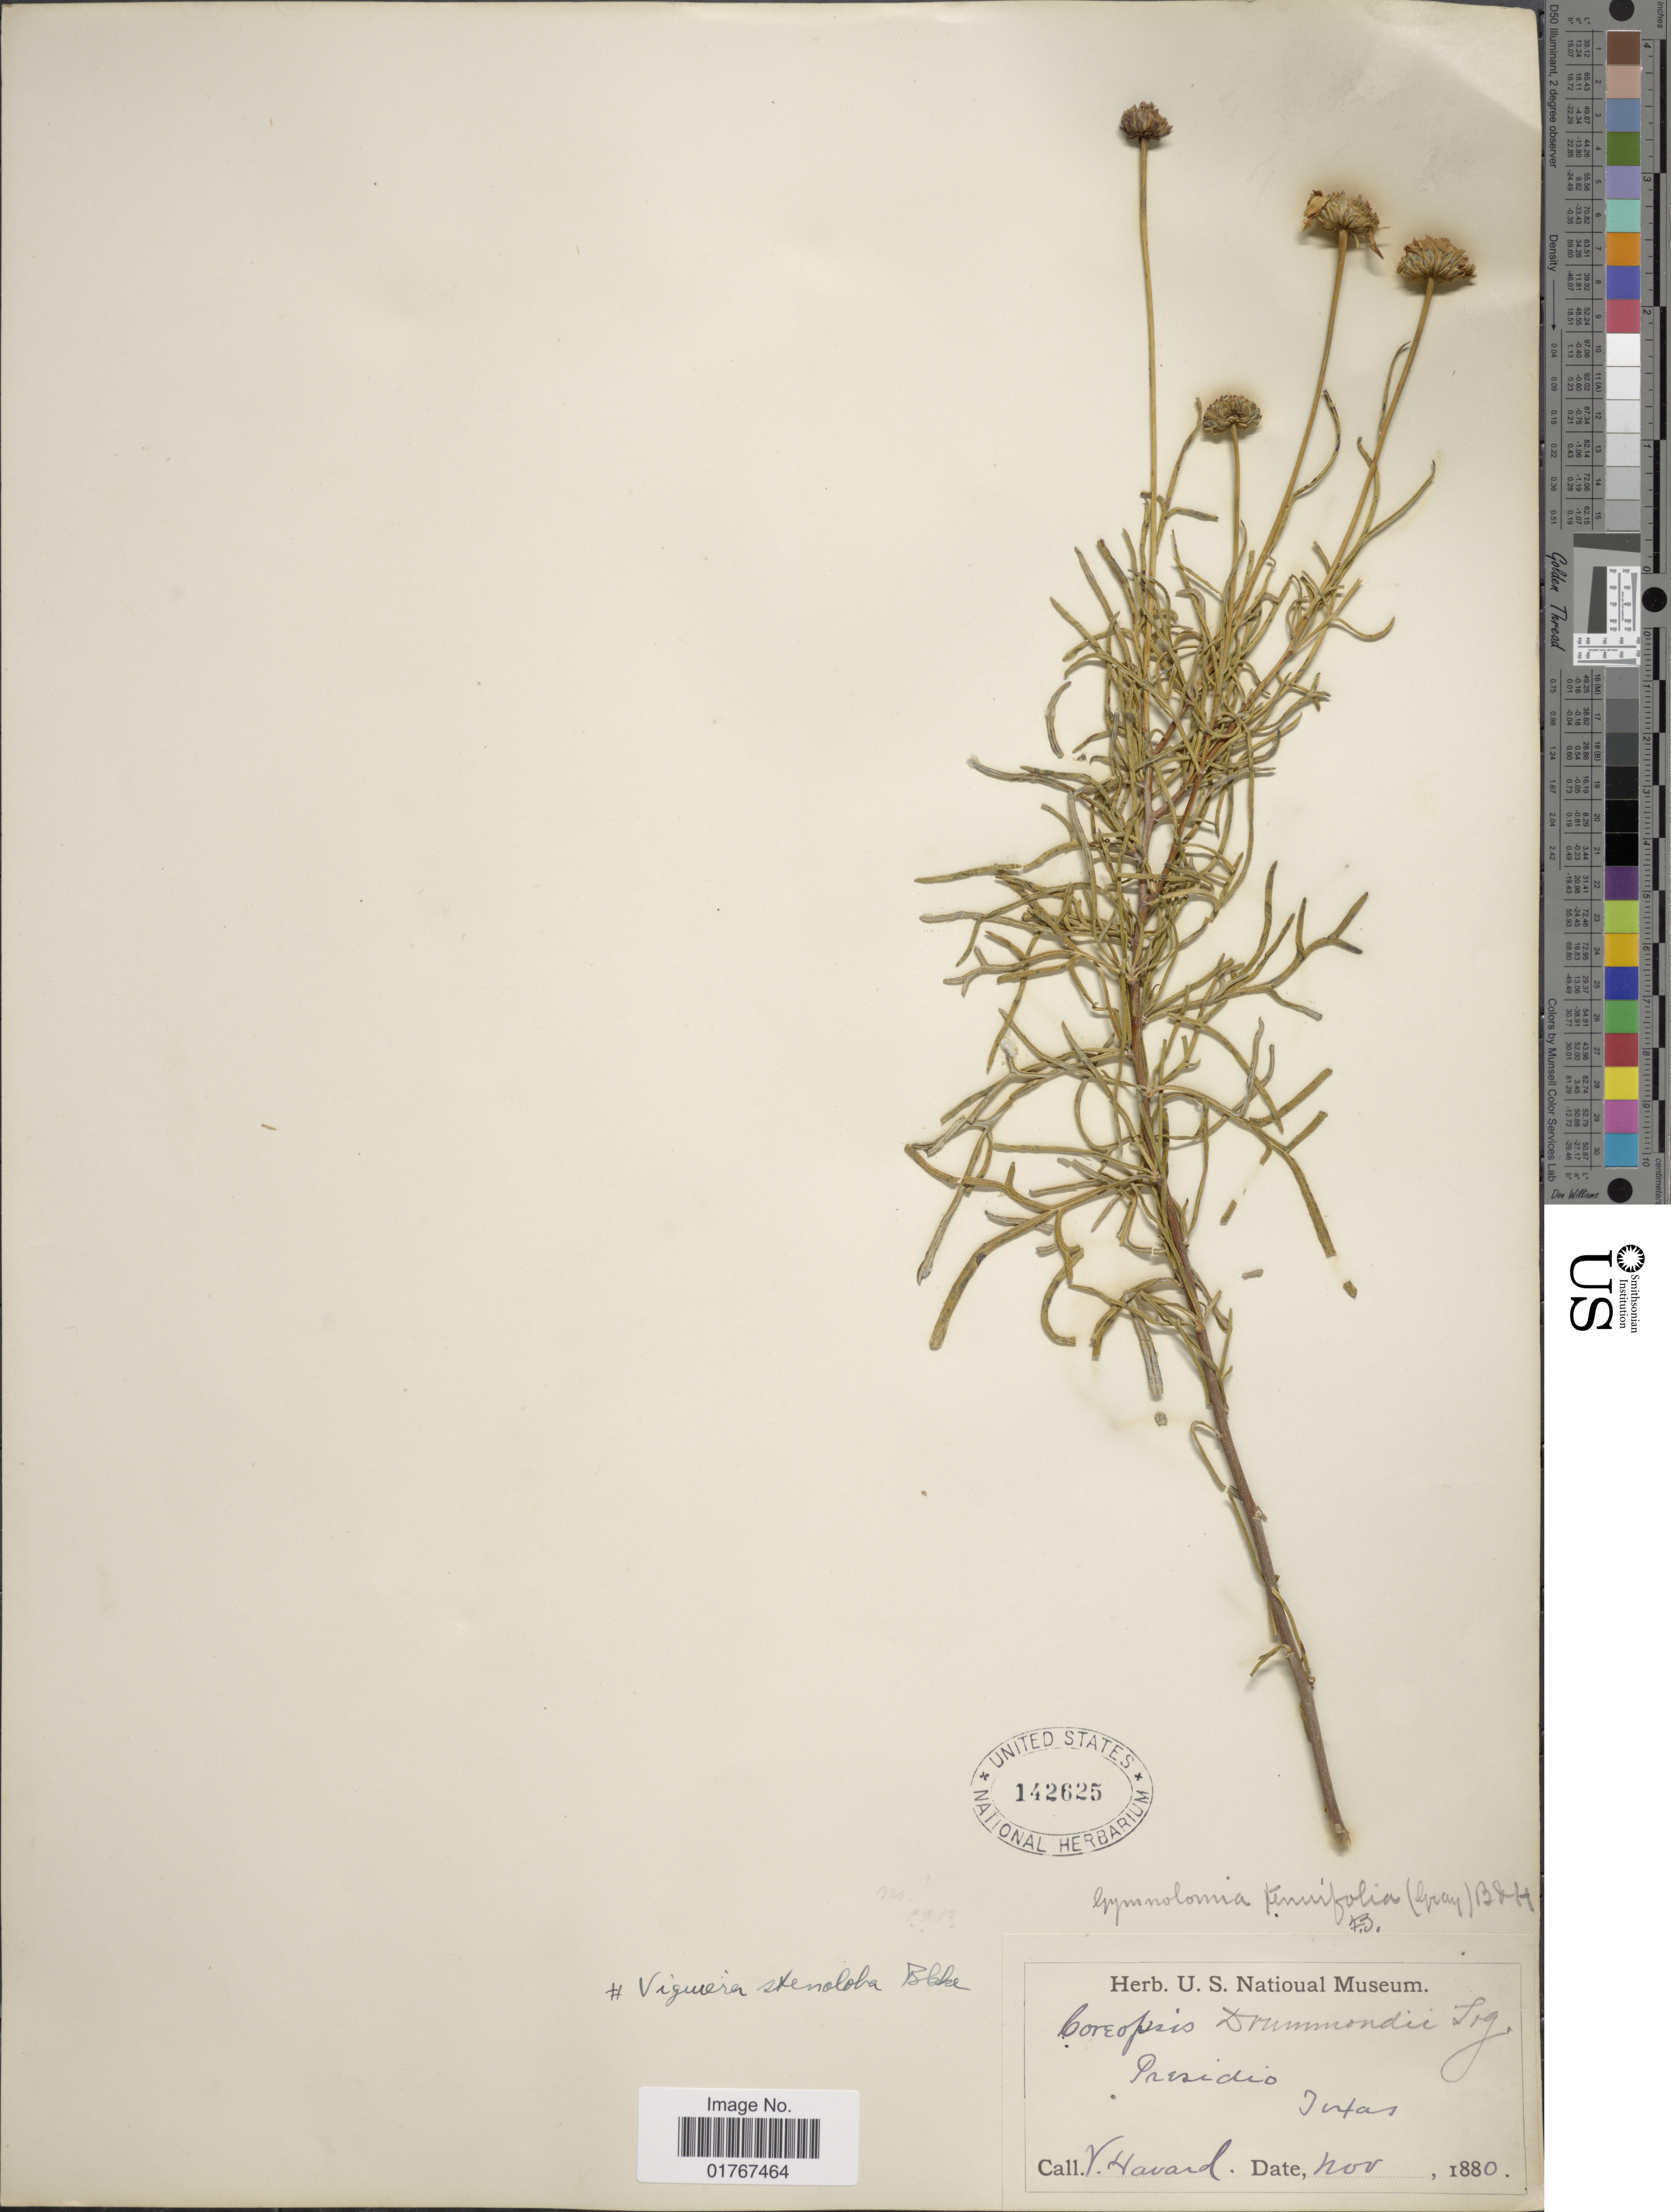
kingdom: Plantae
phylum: Tracheophyta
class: Magnoliopsida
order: Asterales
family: Asteraceae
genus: Viguiera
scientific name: Viguiera stenoloba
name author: S.F. Blake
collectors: V. Havard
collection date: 1880-11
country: United States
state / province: Texas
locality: Presidio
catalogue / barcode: US 142625